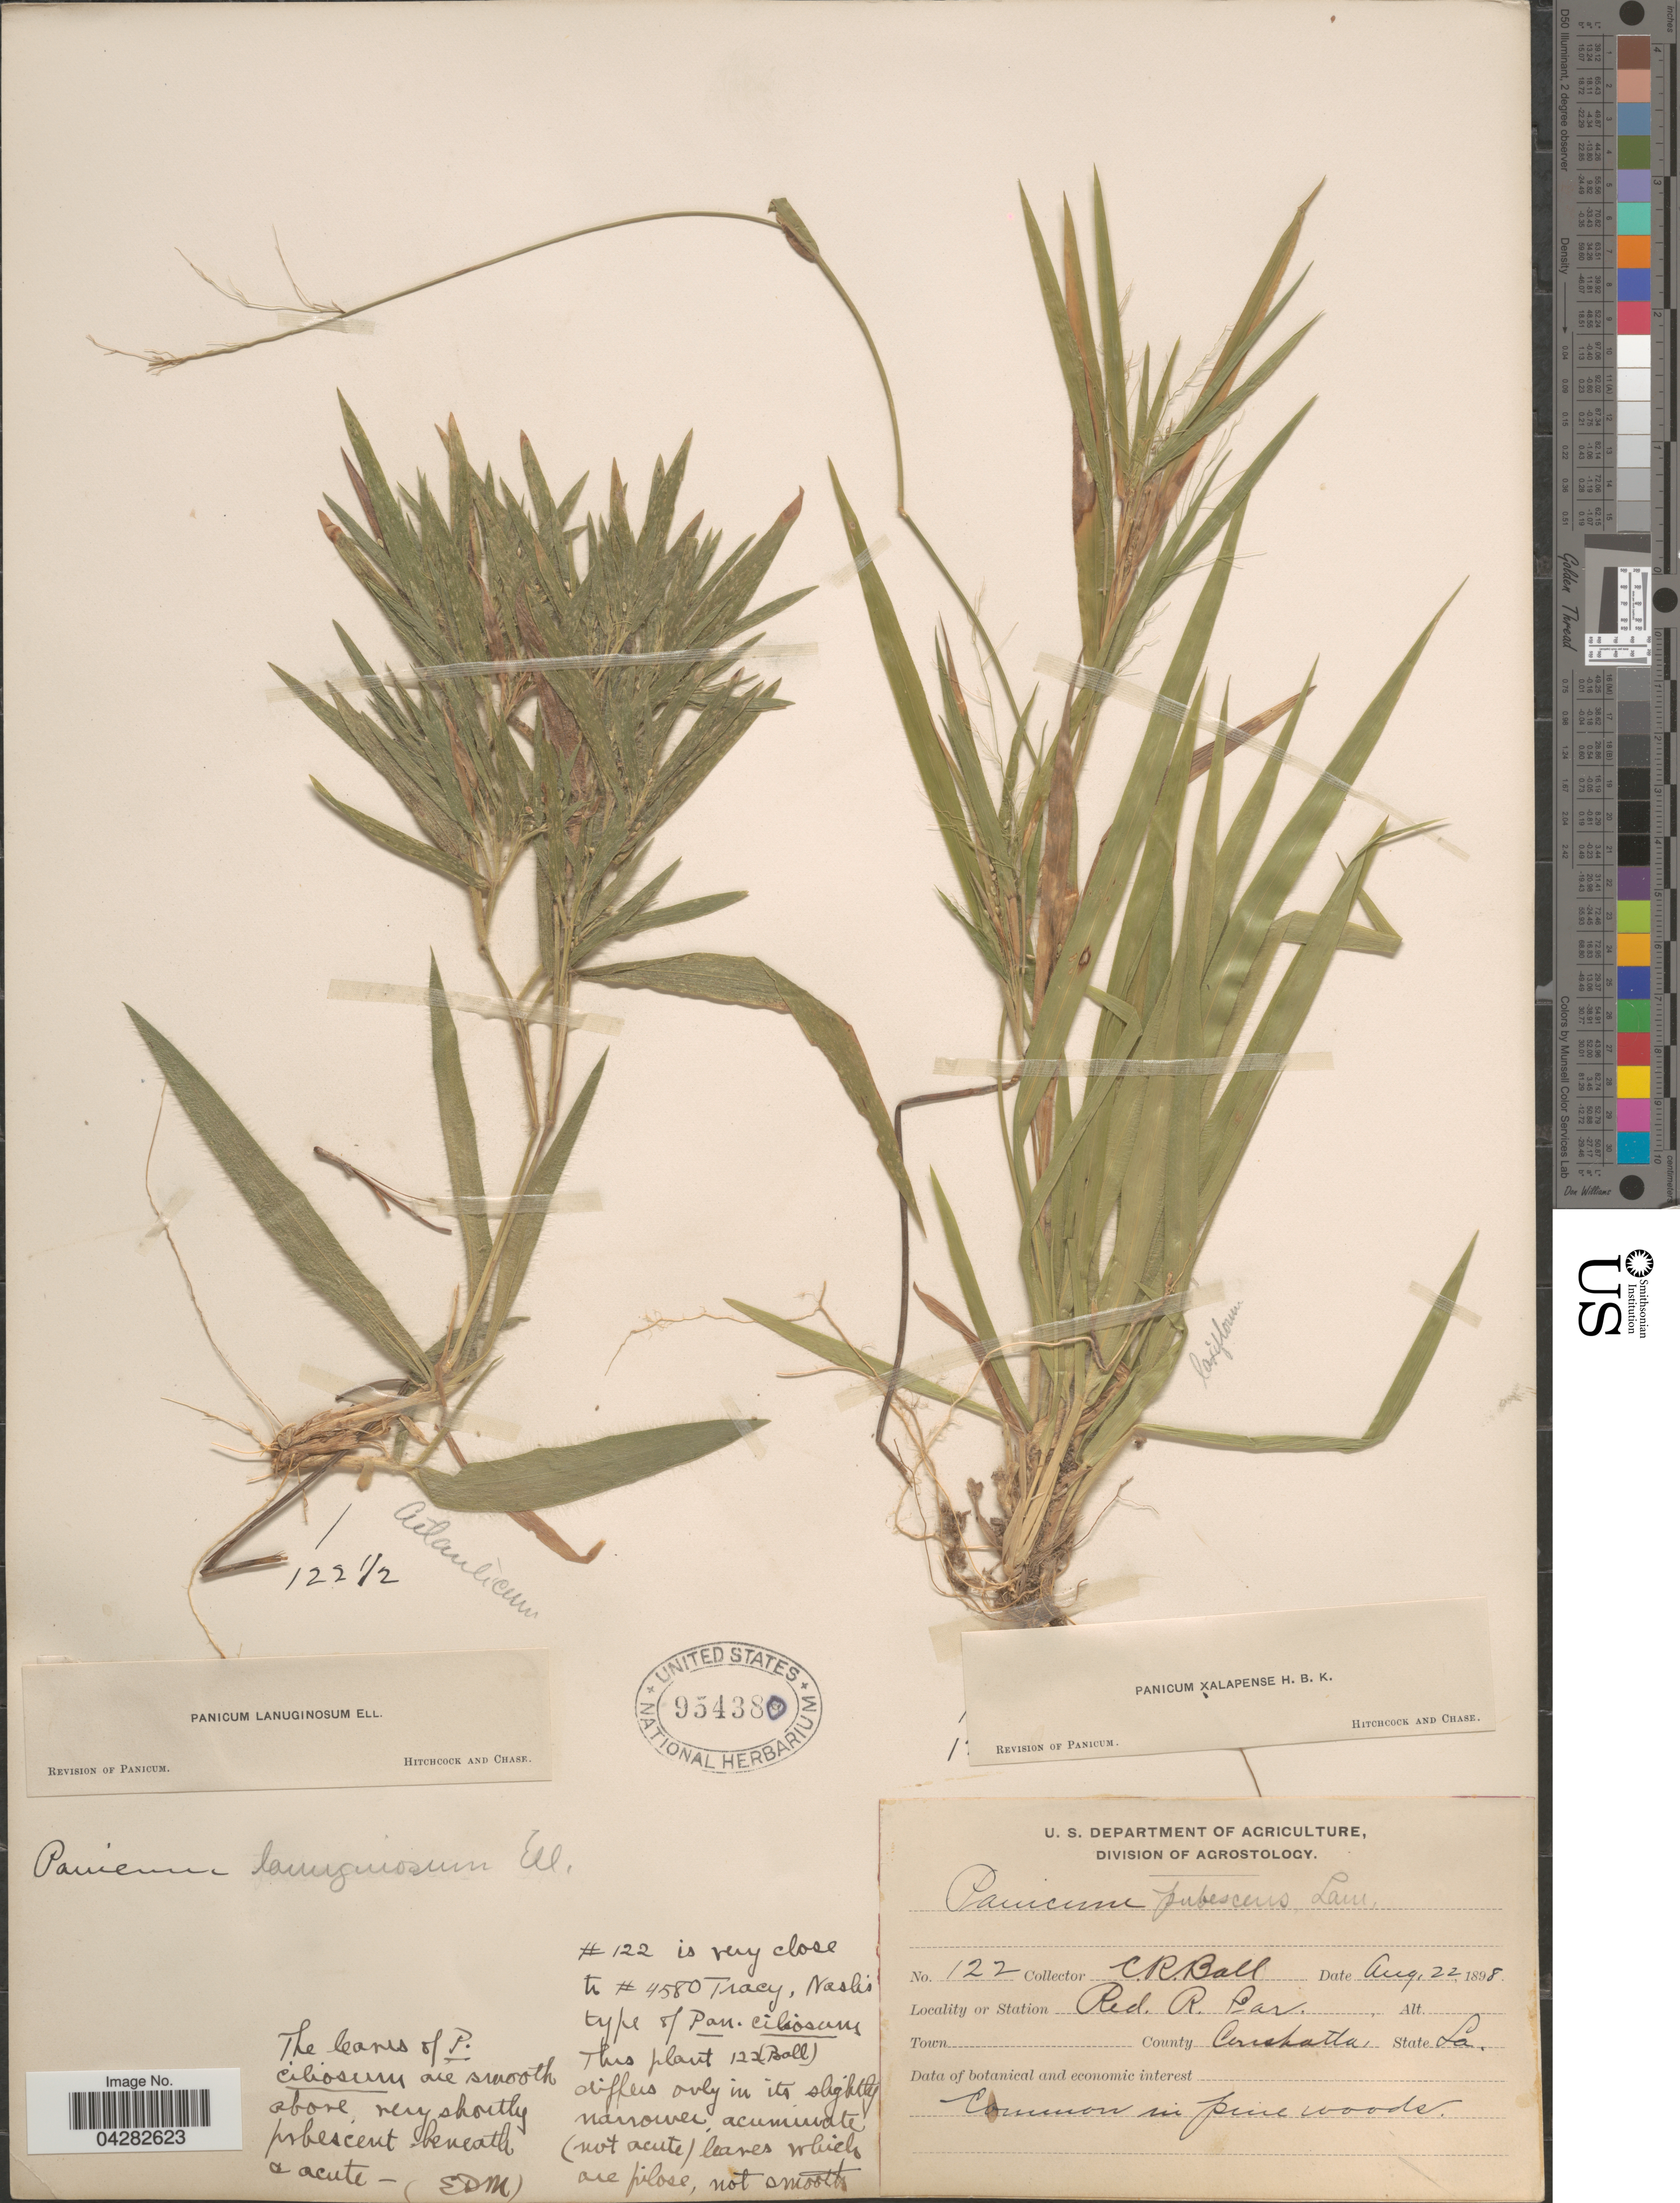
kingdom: Plantae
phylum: Tracheophyta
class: Liliopsida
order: Poales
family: Poaceae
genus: Dichanthelium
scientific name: Dichanthelium laxiflorum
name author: (Lam.) Gould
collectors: C. R. Ball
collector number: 122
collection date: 1898-08-22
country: United States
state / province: Louisiana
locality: Red. R. Par. County Coushatta.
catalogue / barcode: US 954380